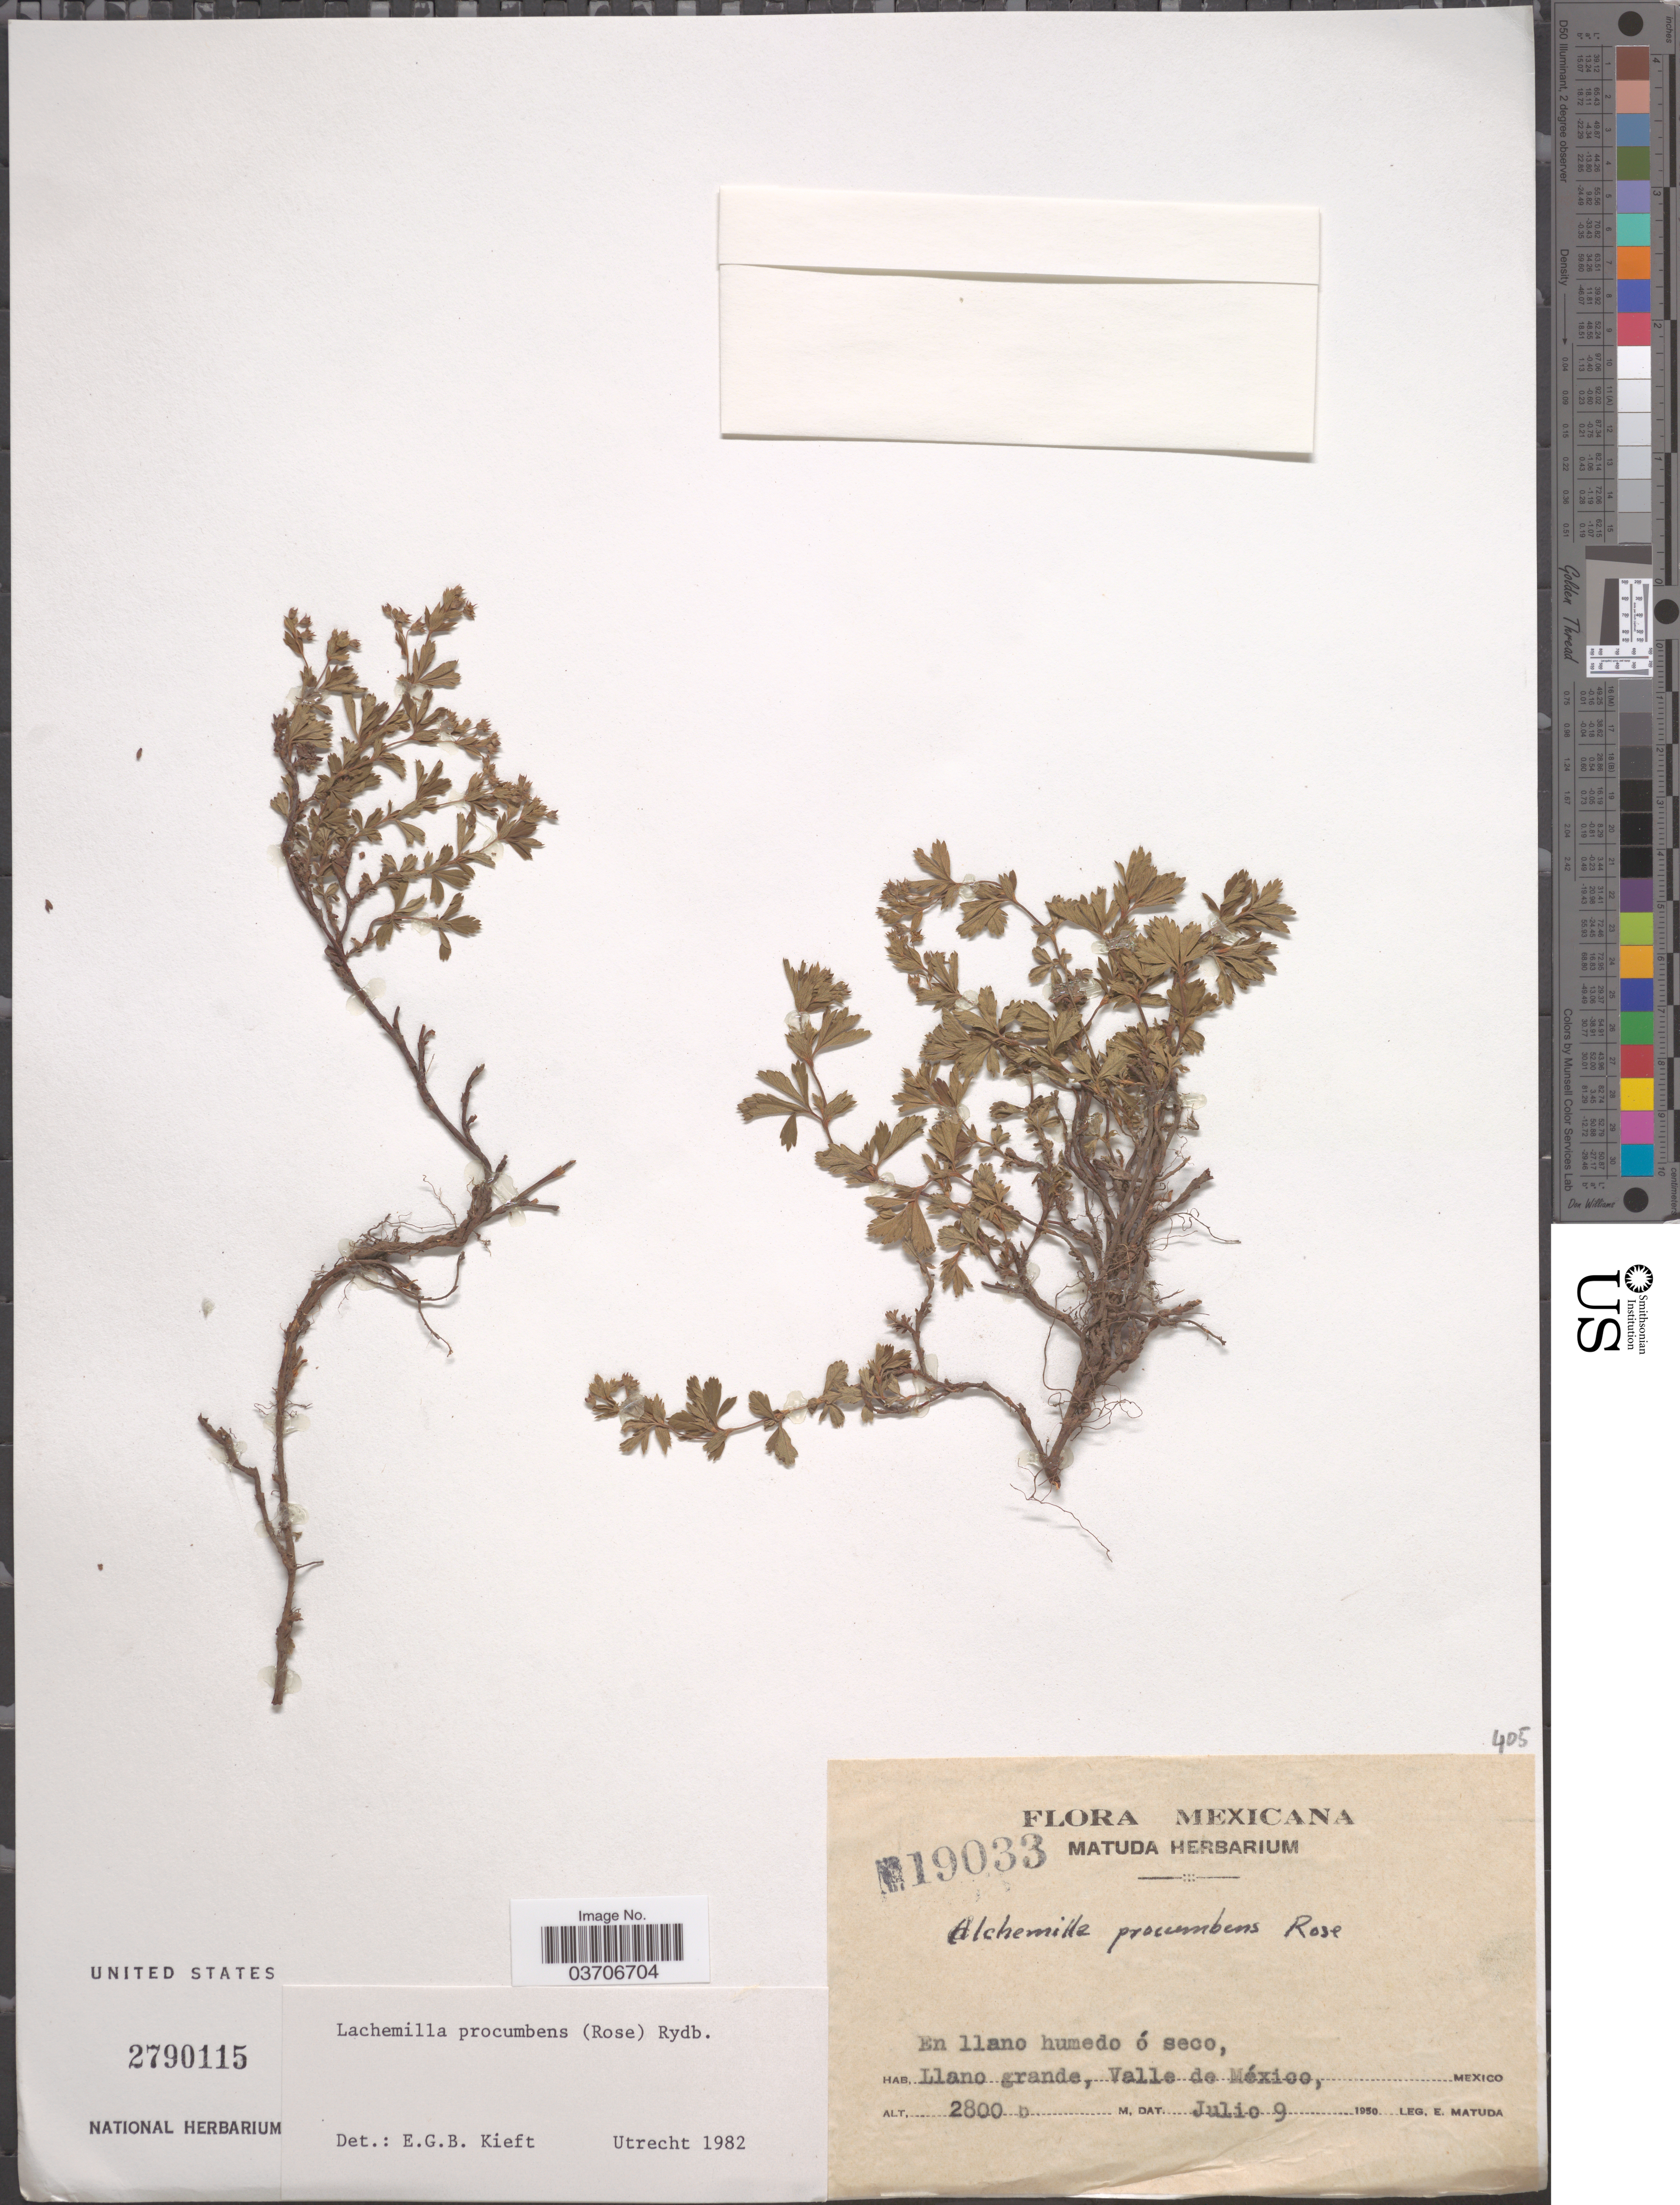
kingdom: Plantae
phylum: Tracheophyta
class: Magnoliopsida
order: Rosales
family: Rosaceae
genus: Lachemilla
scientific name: Lachemilla procumbens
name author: (Rose) Rydb.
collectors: E. Matuda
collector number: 19033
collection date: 1950-07-09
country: Mexico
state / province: México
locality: Llano grande, Valle de México.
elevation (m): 2800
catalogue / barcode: US 2790115